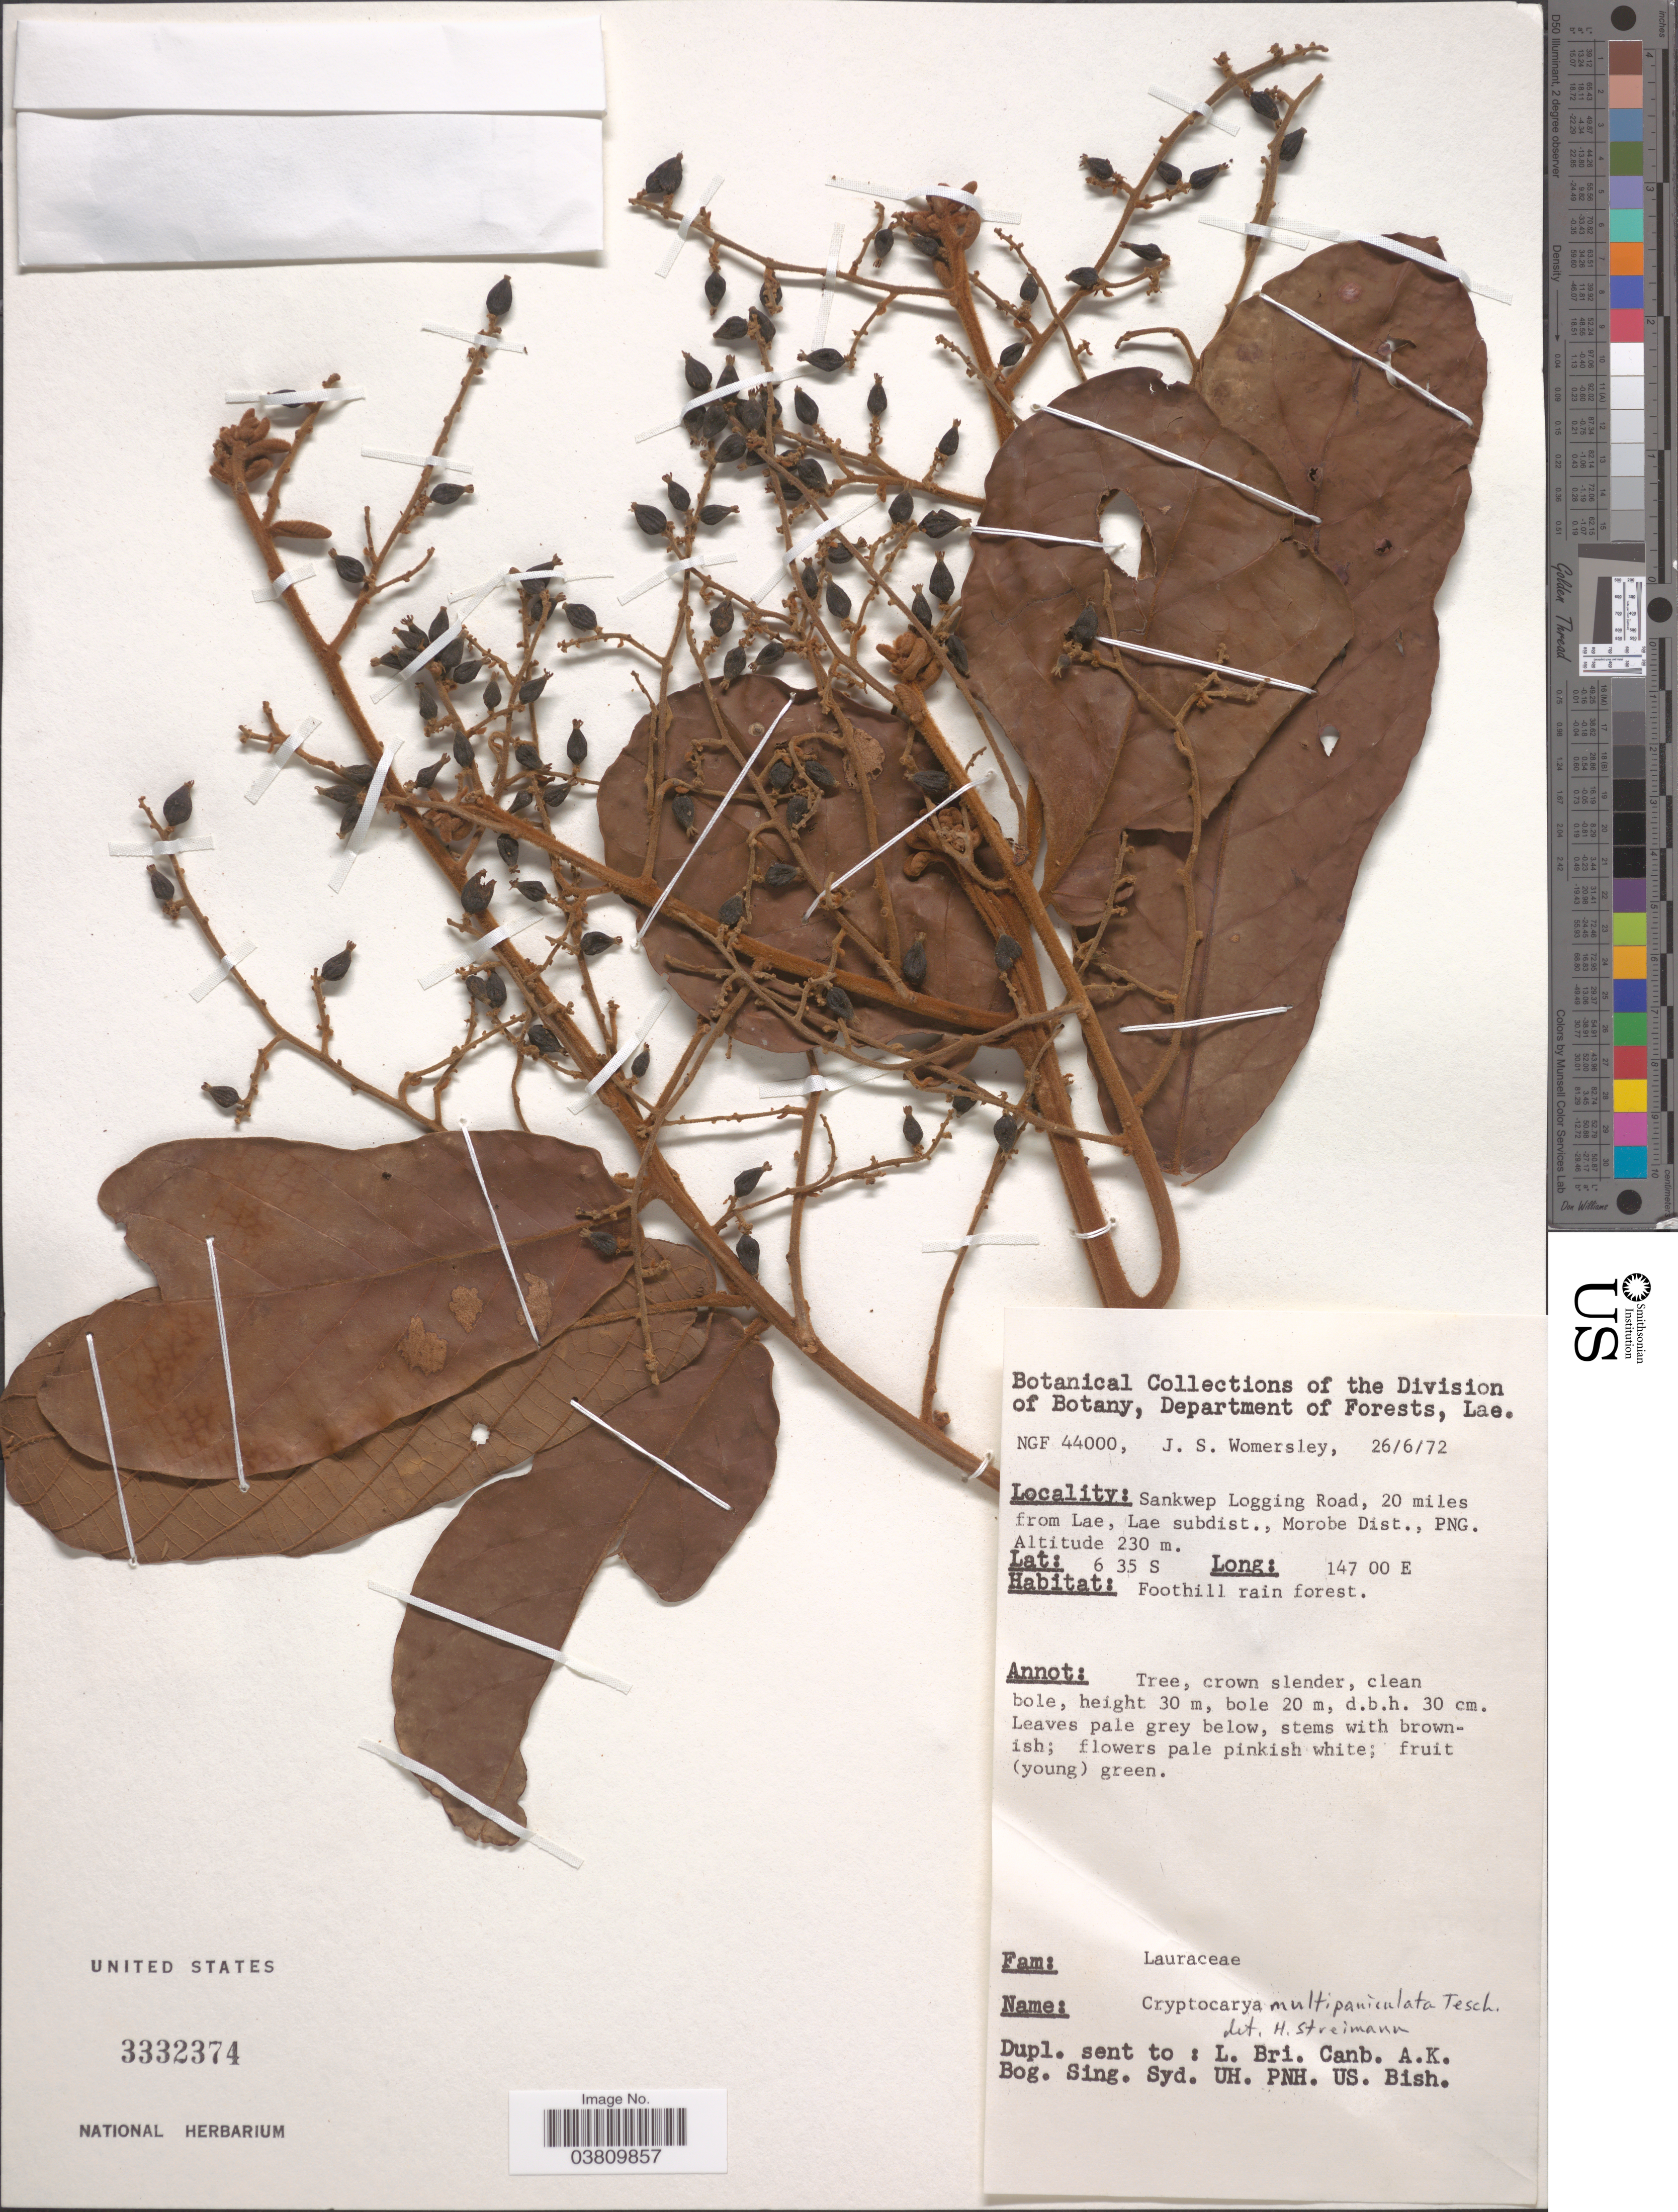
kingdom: Plantae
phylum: Tracheophyta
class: Magnoliopsida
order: Laurales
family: Lauraceae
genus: Cryptocarya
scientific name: Cryptocarya multipaniculata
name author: Teschner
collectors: J. S. Womersley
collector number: NGF 44000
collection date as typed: Transcribed d/m/y: 26/6/72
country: Papua New Guinea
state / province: Morobe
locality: Sankwep Logging Road, 20 miles from Lae, Lae subdist., Morobe Dist., PNG.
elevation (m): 230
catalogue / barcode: US 3332374